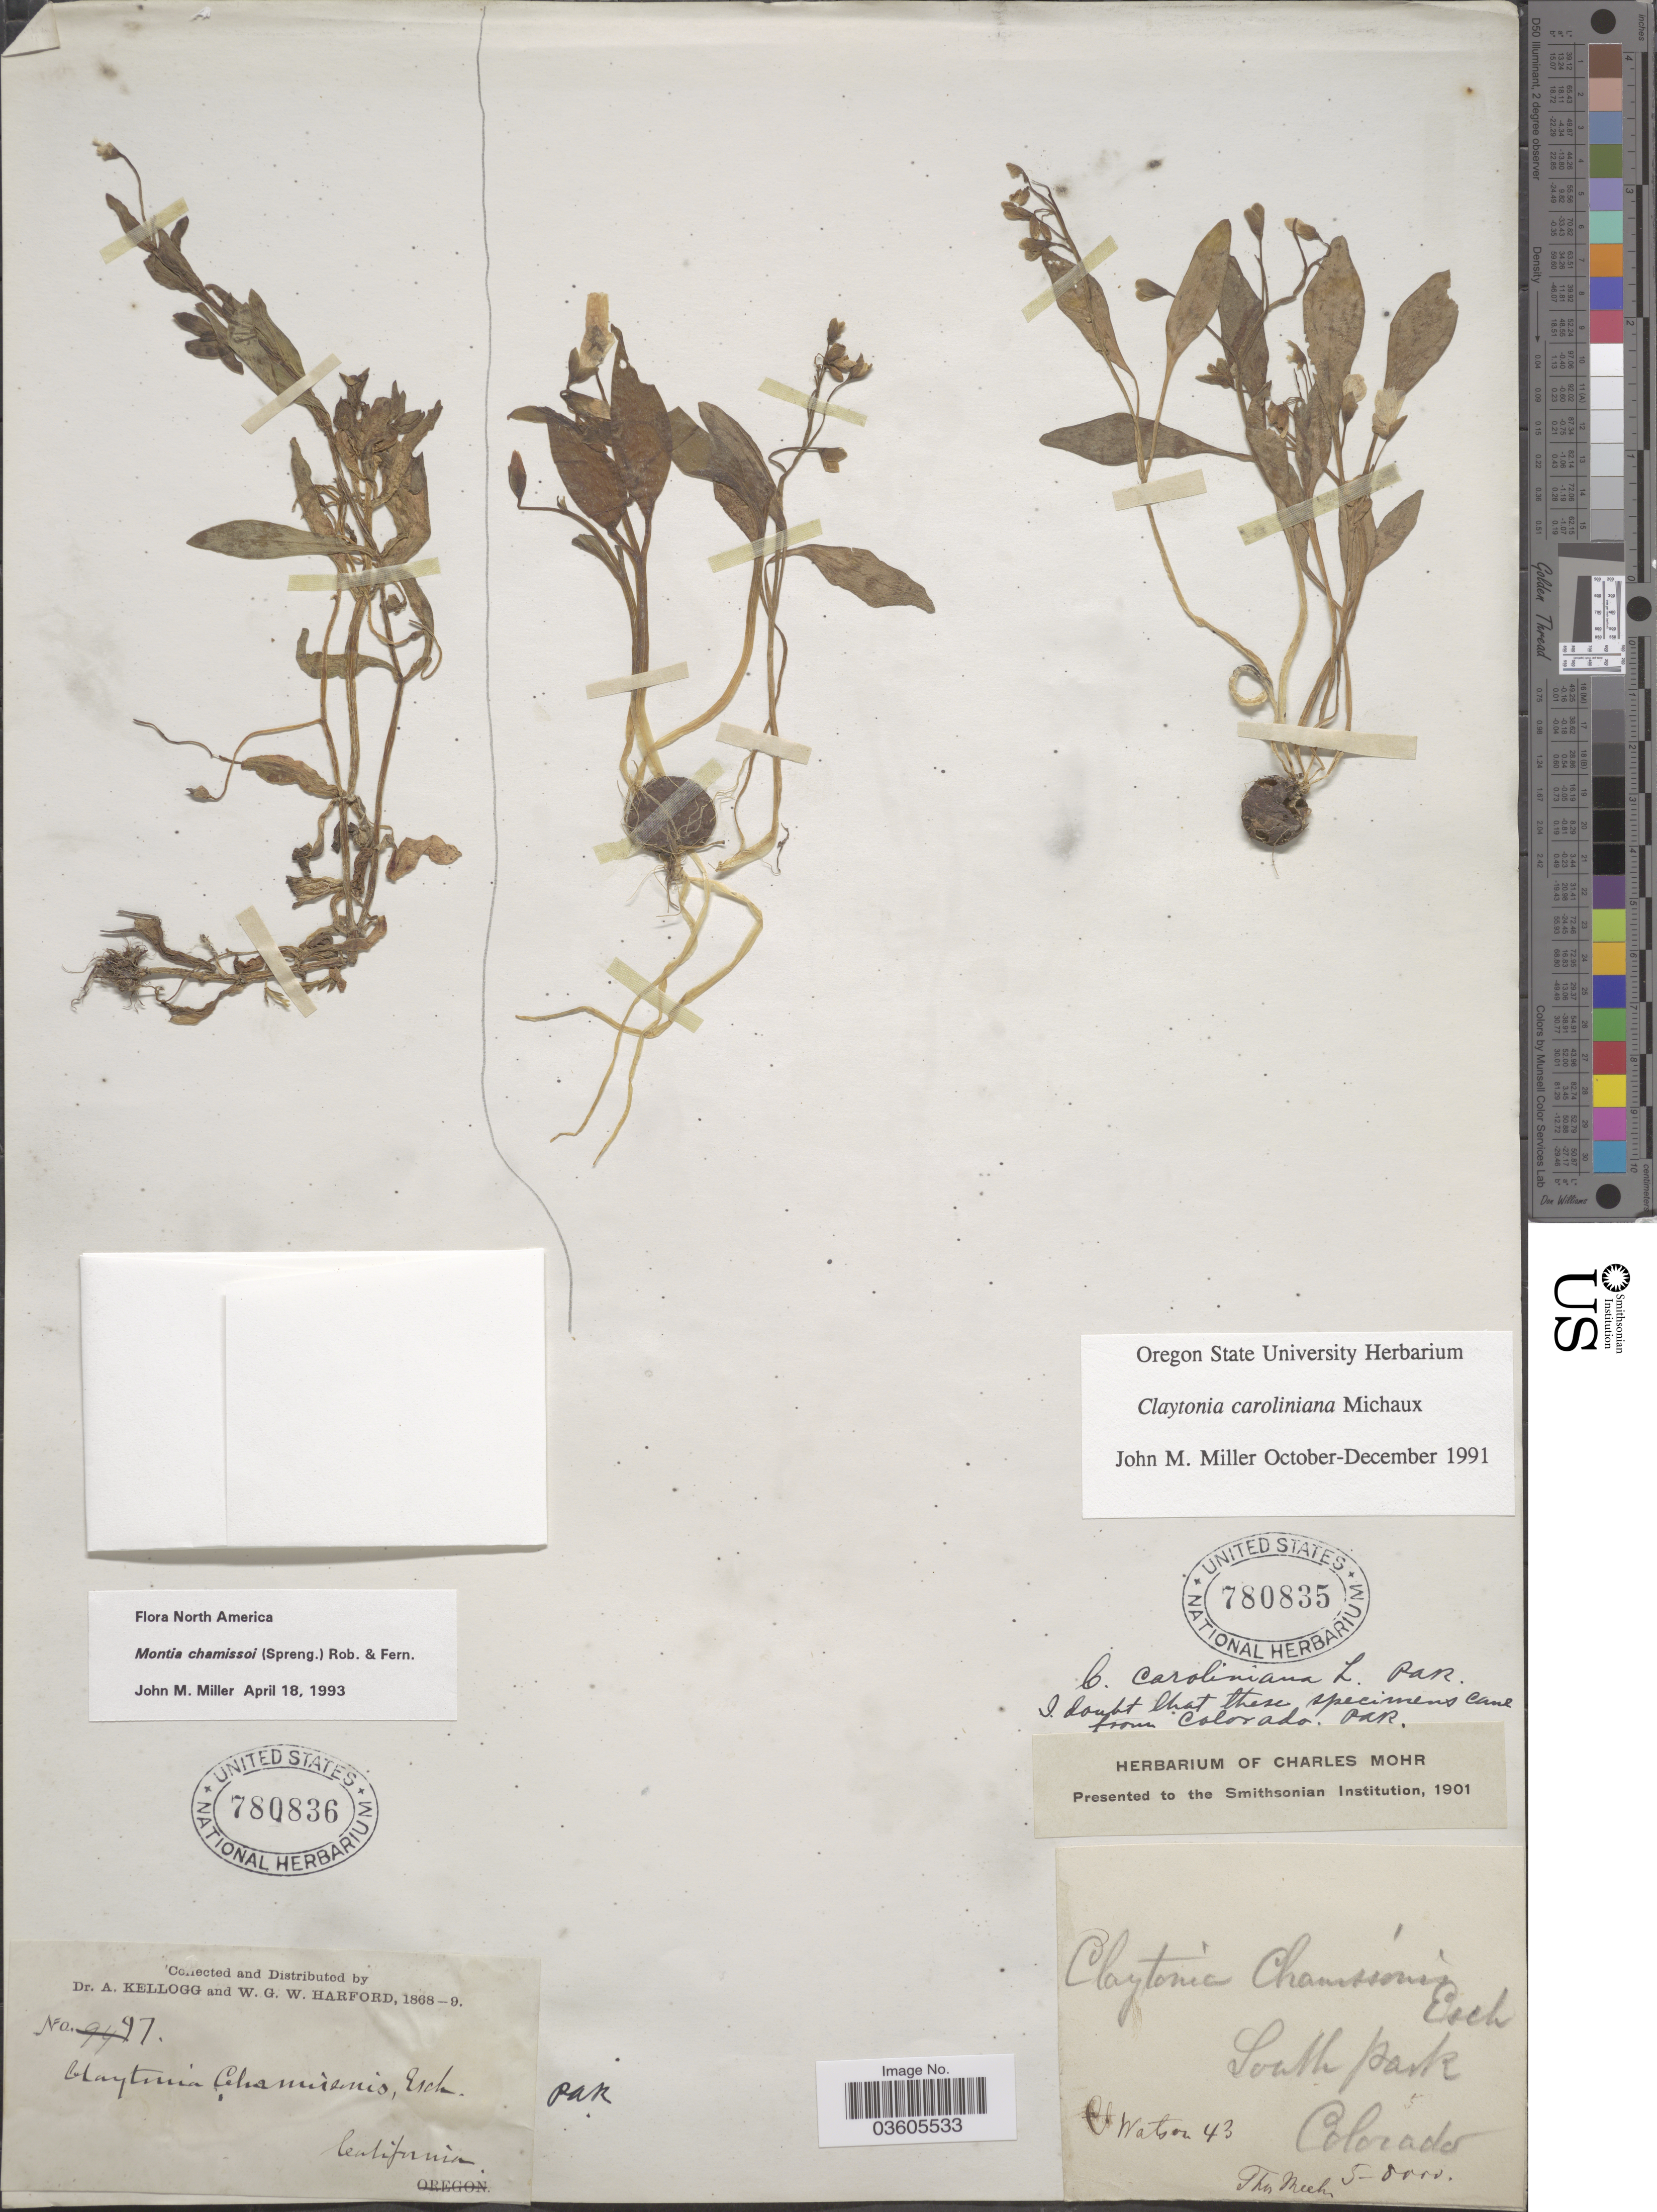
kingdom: Plantae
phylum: Tracheophyta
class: Magnoliopsida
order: Caryophyllales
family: Montiaceae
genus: Montia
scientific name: Montia chamissoi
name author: (Ledeb. ex Spreng.) Greene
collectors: A. Kellogg & W. G. W. Harford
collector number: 97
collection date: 1868/1869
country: United States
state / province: California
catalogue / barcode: US 780836